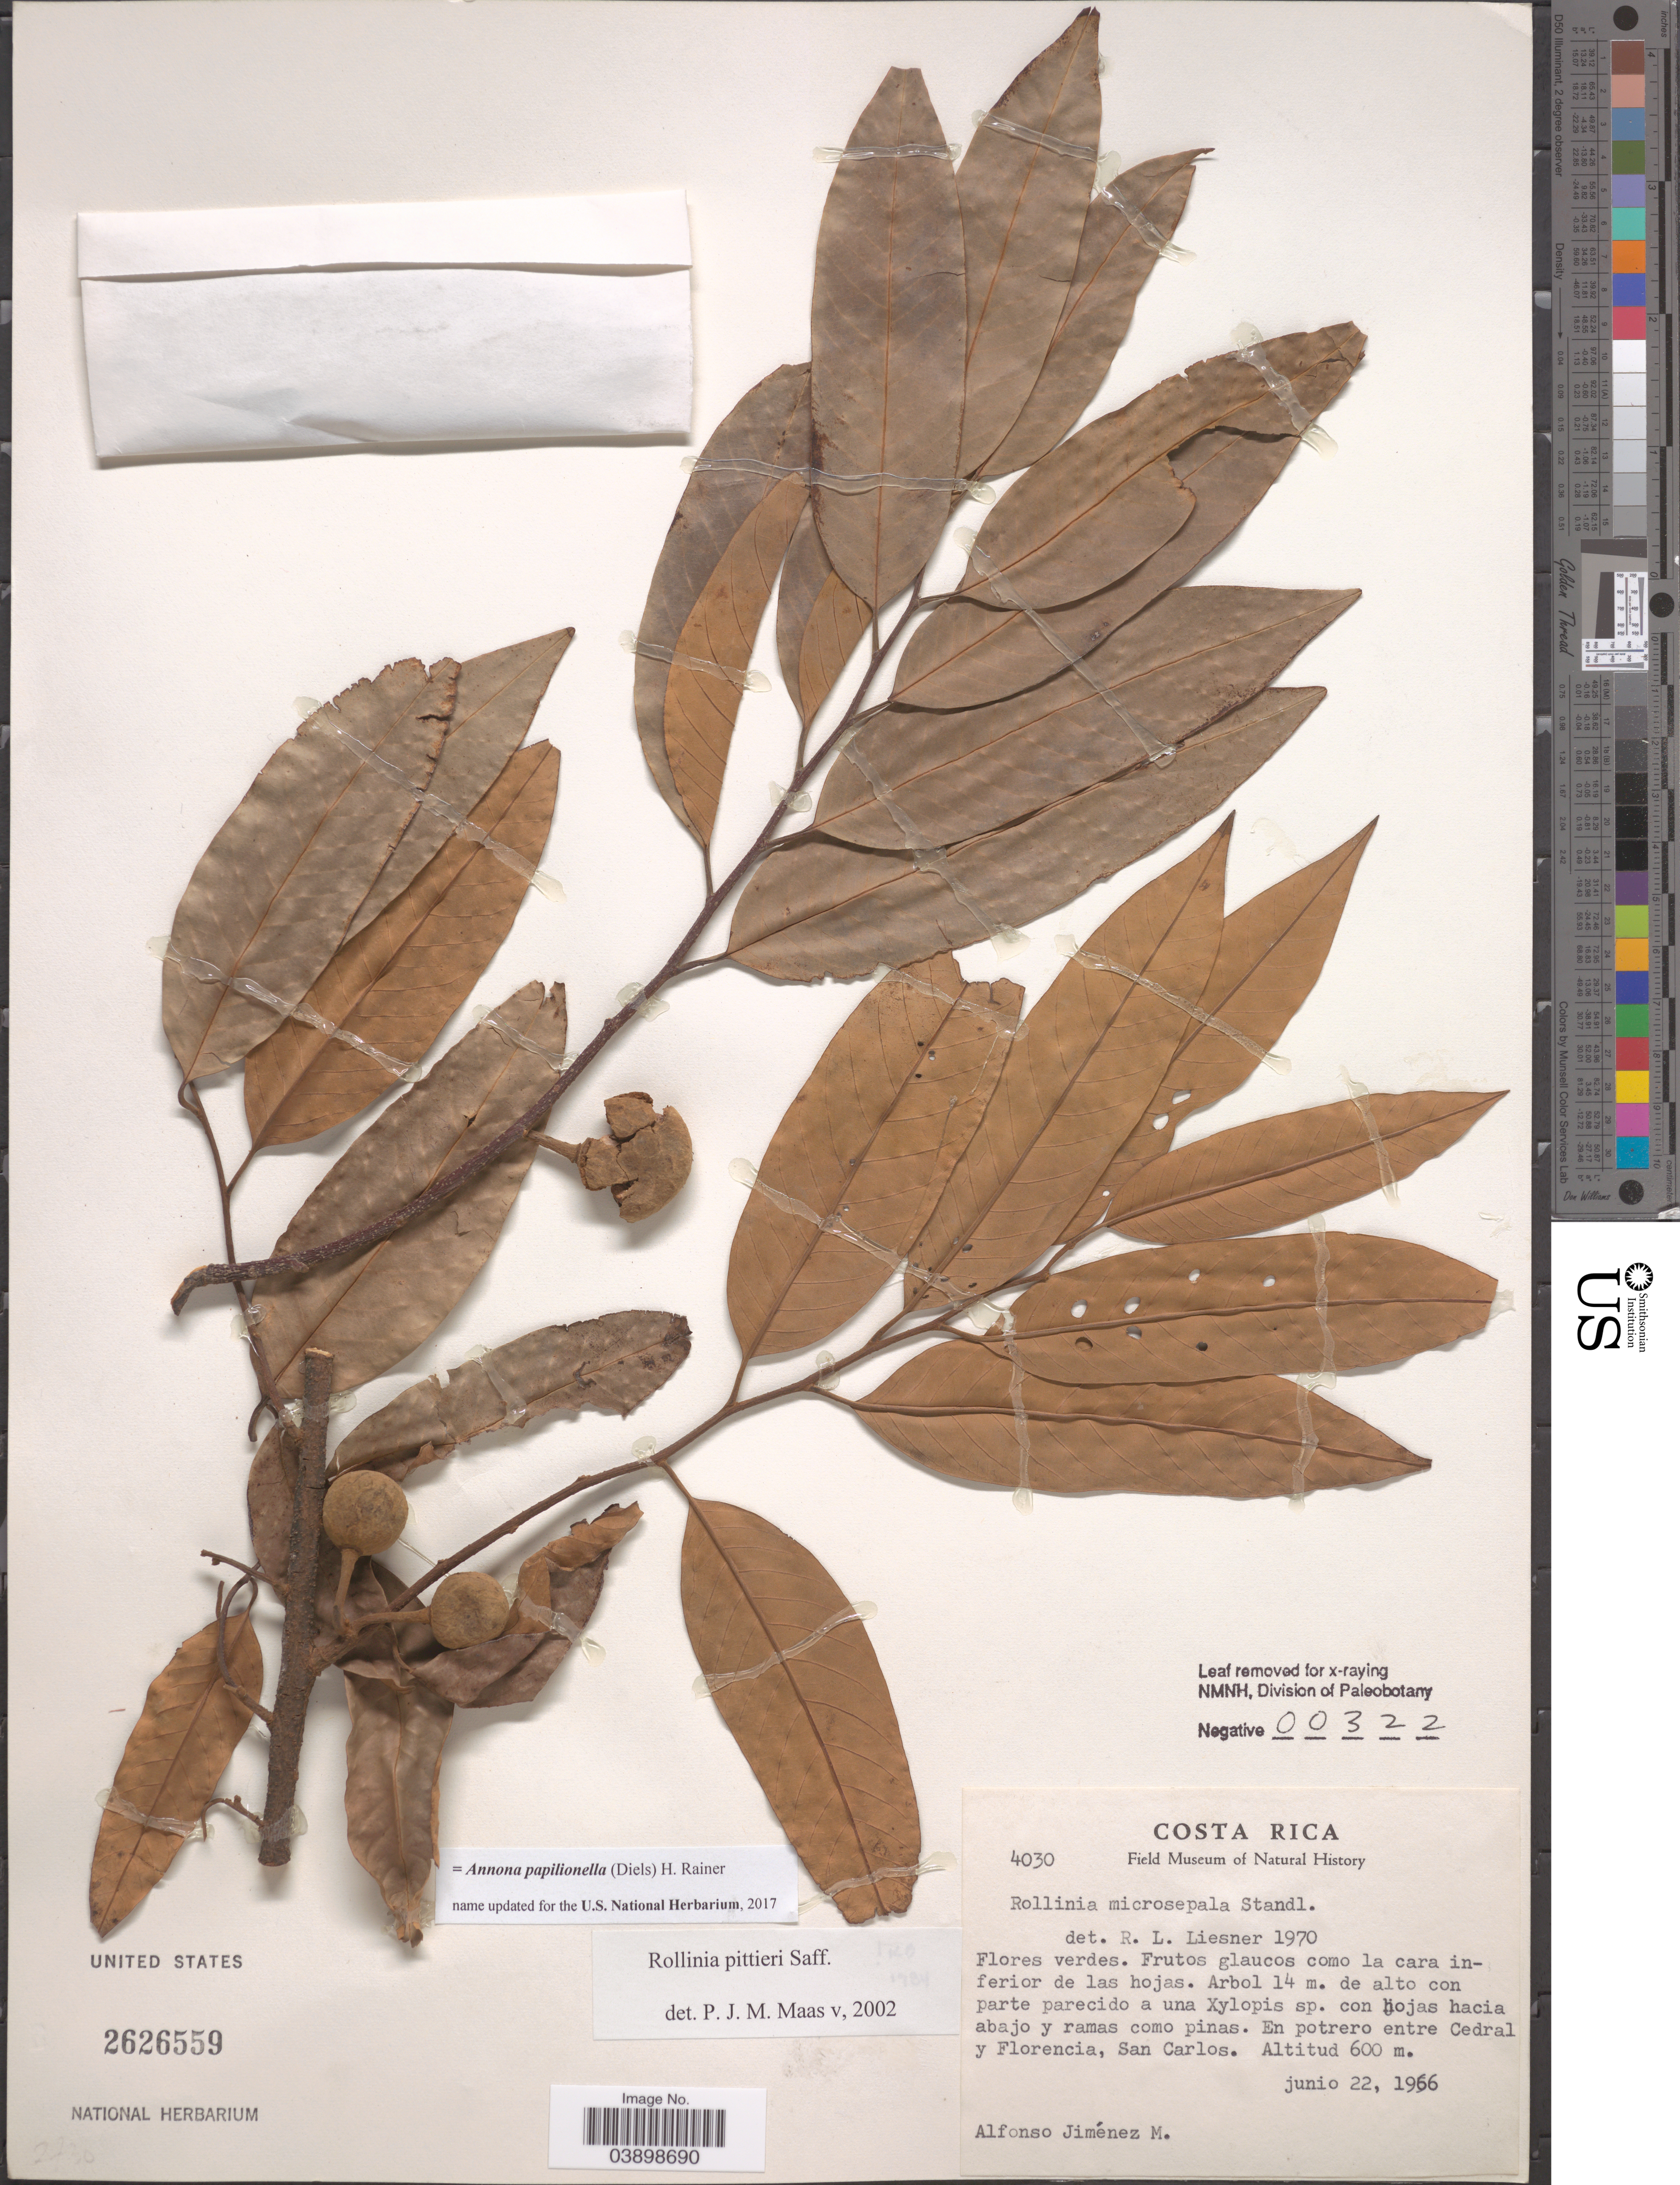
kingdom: Plantae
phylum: Tracheophyta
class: Magnoliopsida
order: Magnoliales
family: Annonaceae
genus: Annona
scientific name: Annona papilionella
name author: (Diels) H. Rainer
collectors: A. Jimenez M.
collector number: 4030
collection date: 1966-06-22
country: Costa Rica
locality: En potrero entre Cedral y Florencia, San Carlos.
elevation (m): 600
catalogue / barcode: US 2626559